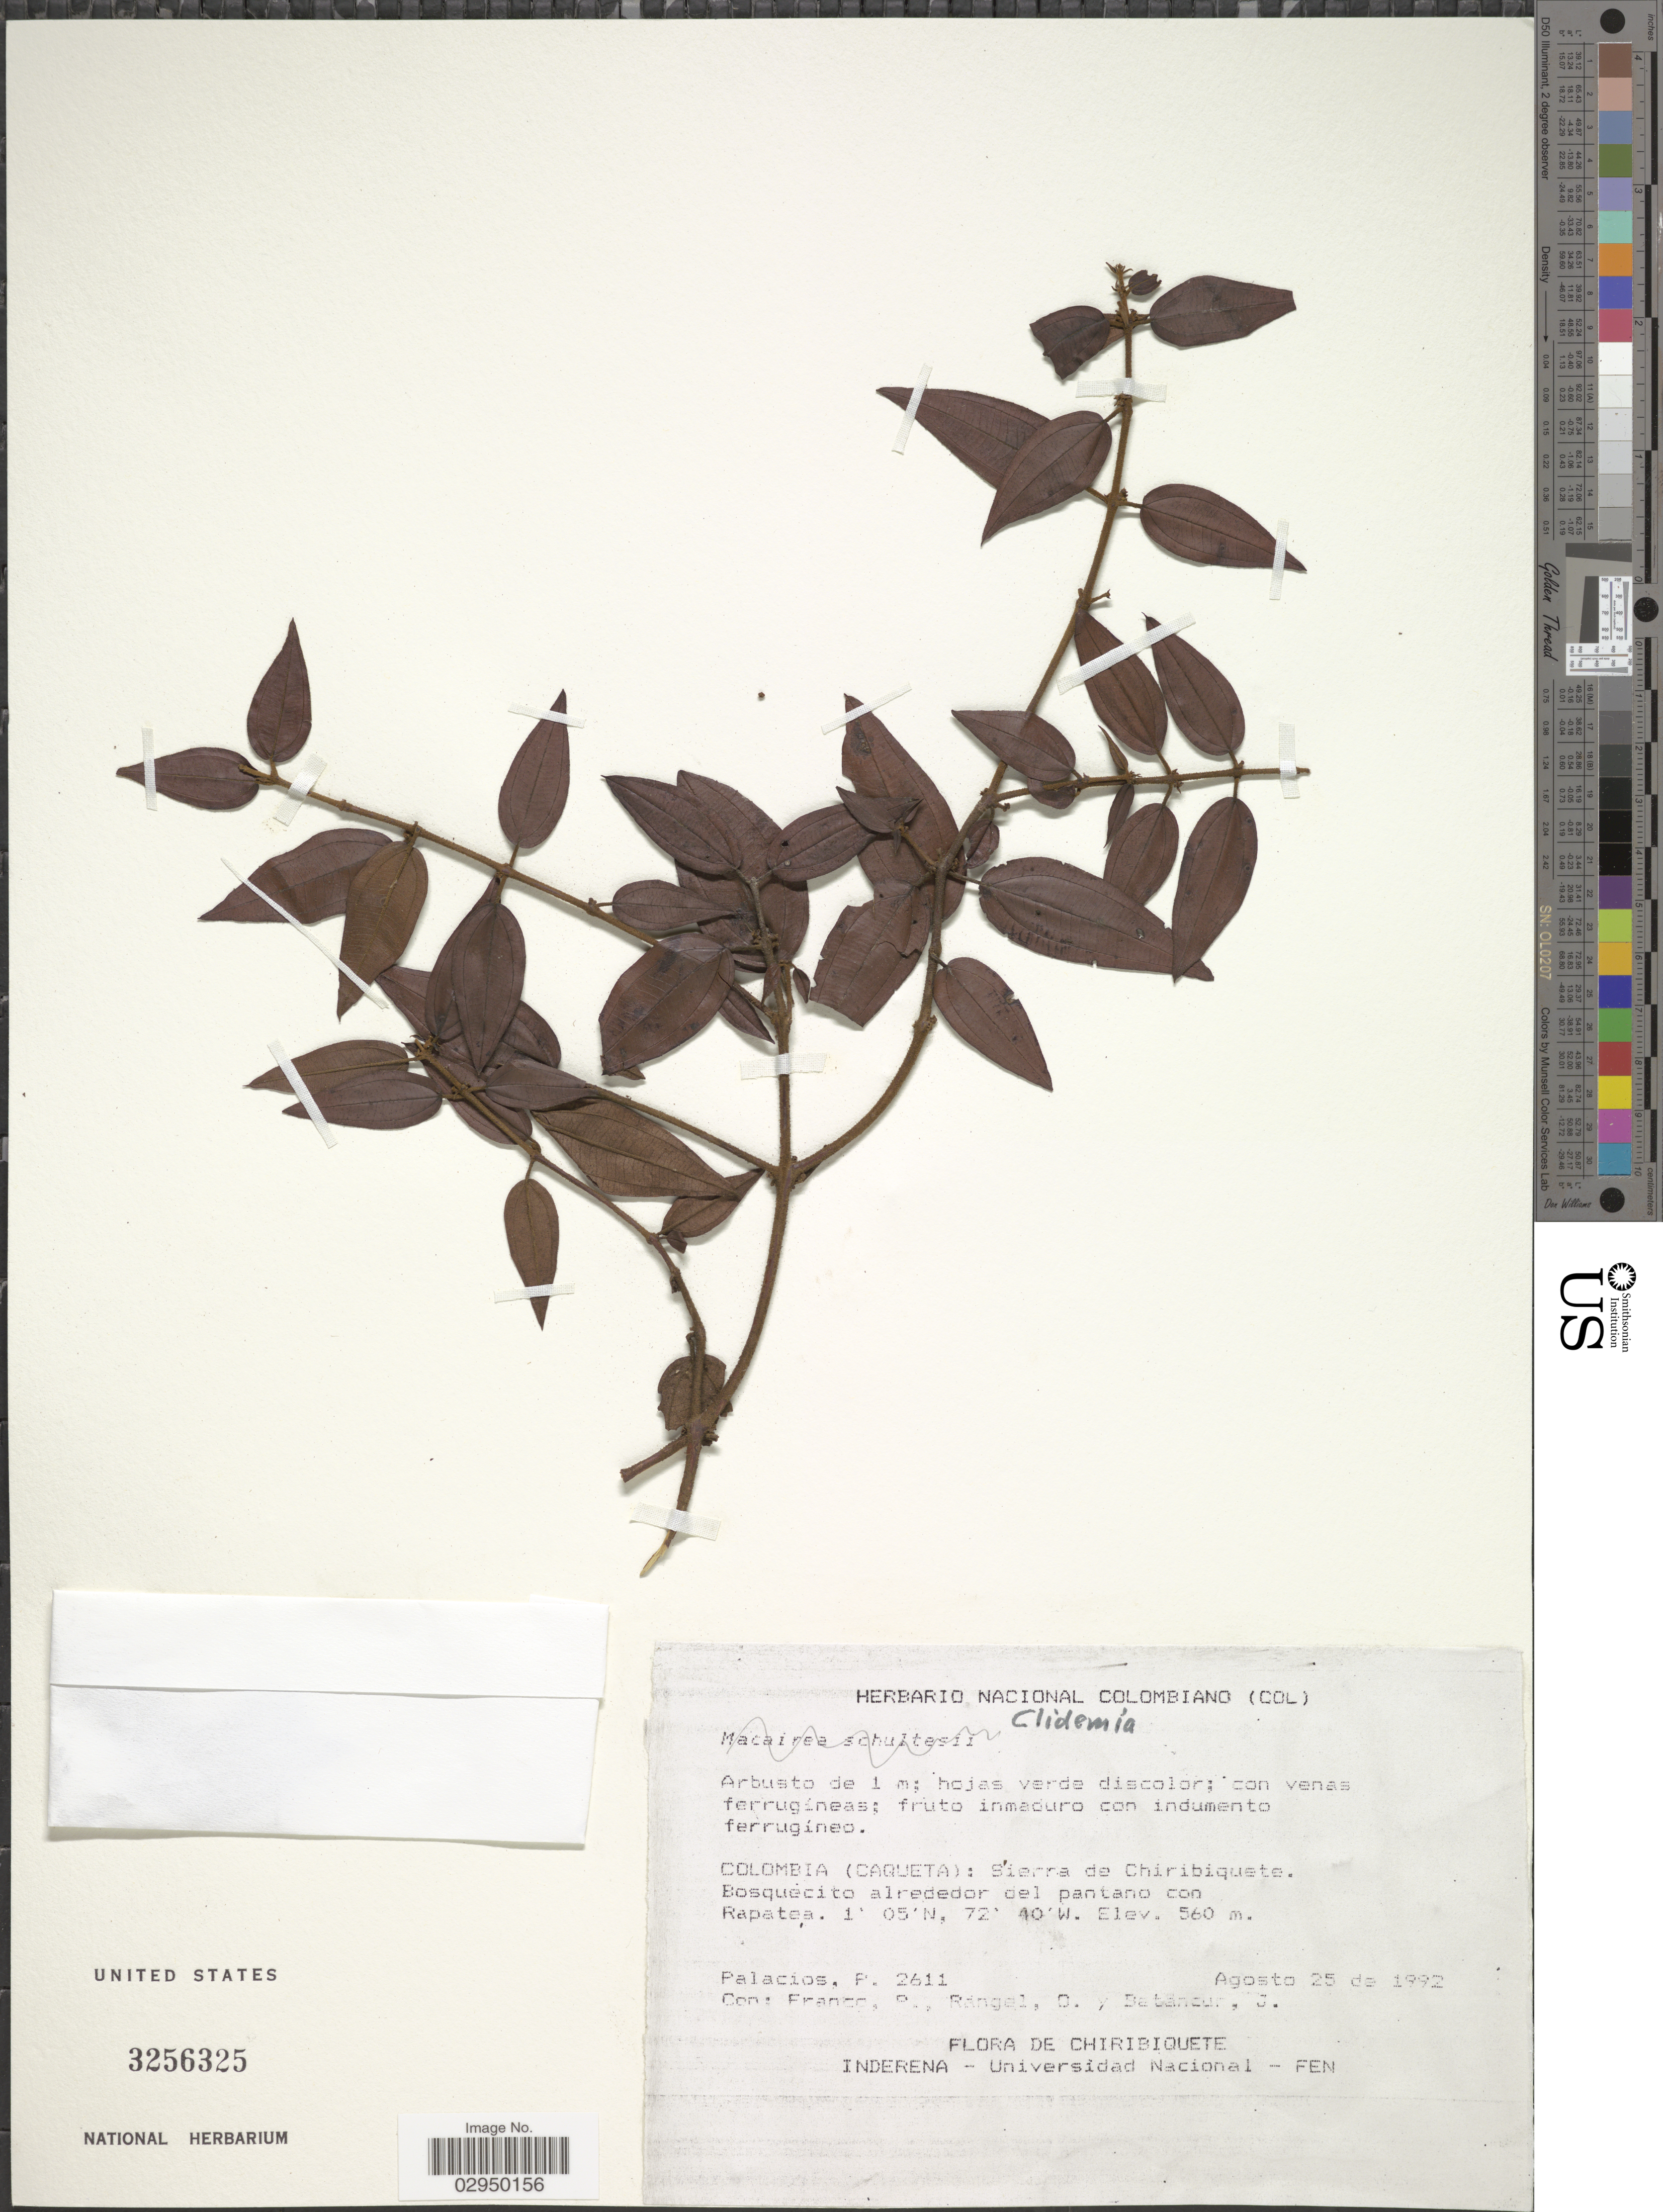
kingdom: Plantae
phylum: Tracheophyta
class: Magnoliopsida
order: Myrtales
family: Melastomataceae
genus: Clidemia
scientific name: Clidemia sp.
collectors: P. Palacios, P. Franco, O. Rangel & J. Betancur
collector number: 2611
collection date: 1992-08-25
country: Colombia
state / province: Caquetá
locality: Sierra de Chiribiquete. Bosquecito alrededor del pantano con Rapatea.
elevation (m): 560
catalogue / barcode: US 3256325